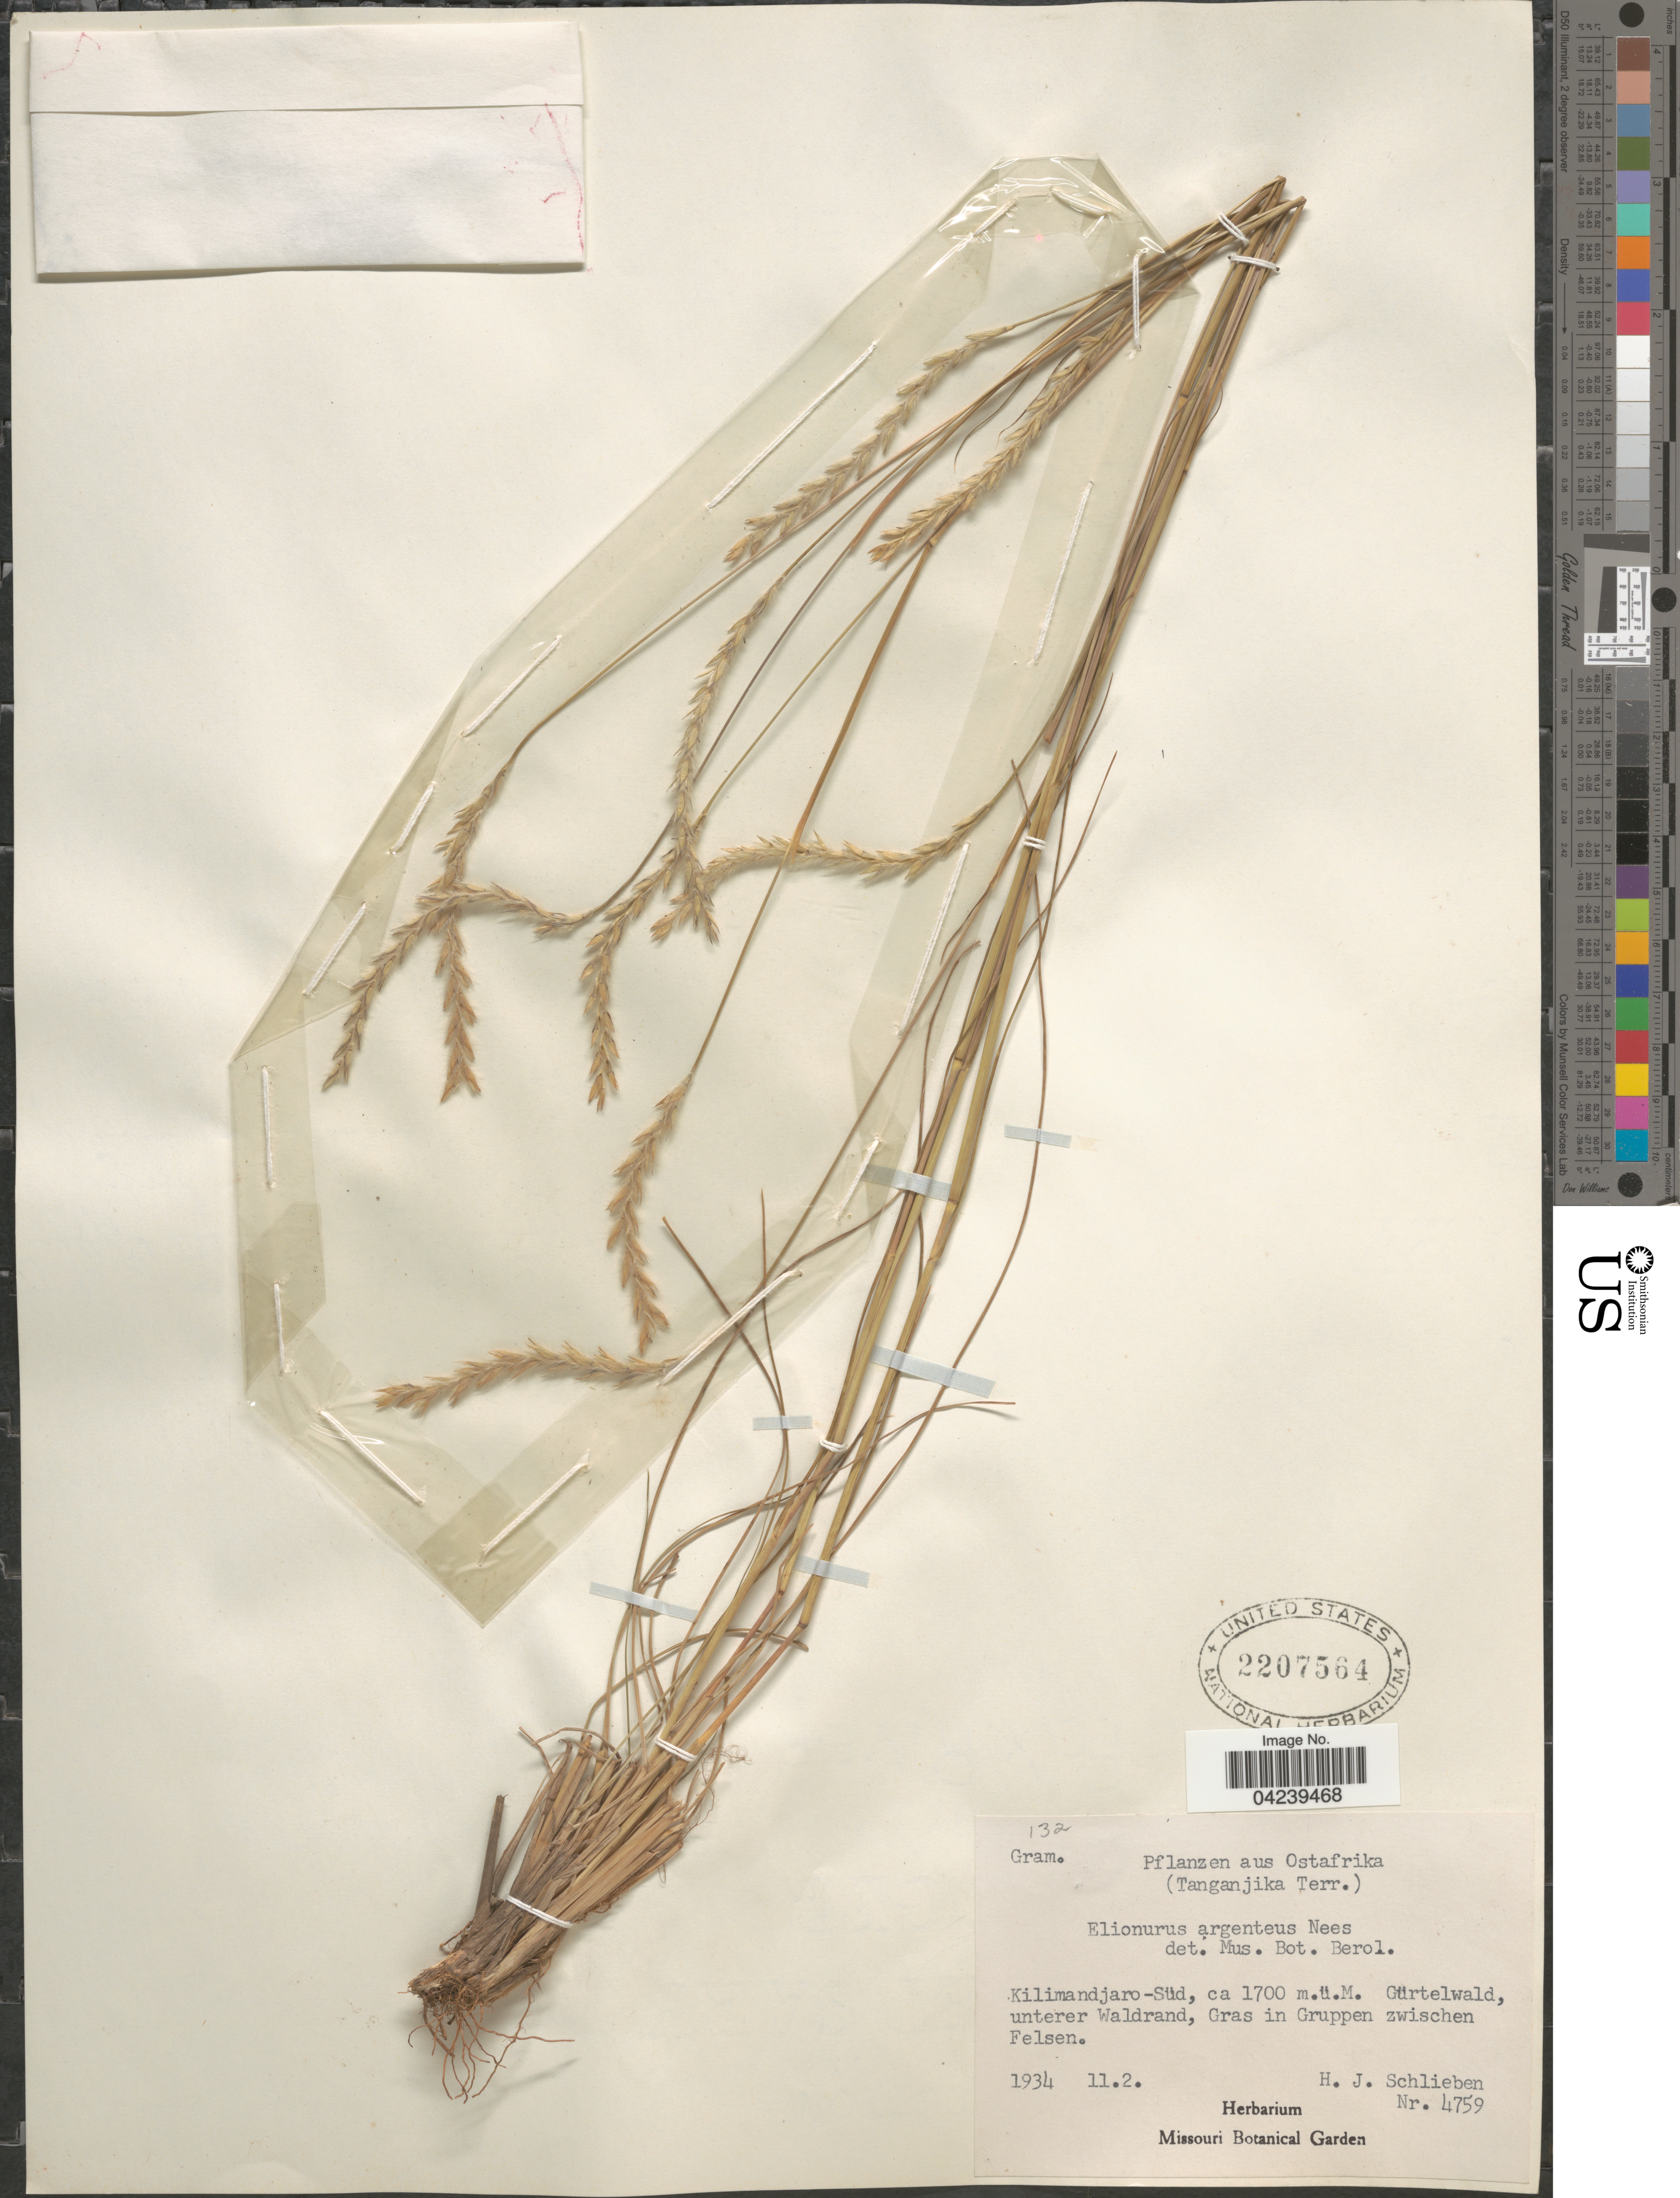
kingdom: Plantae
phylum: Tracheophyta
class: Liliopsida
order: Poales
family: Poaceae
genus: Elionurus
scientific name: Elionurus muticus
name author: (Spreng.) Kuntze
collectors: H. J. Schlieben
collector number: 4759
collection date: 1934-02-11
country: Tanzania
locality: Aus Ostafrika. (Tanganjika Terr.). Kilimandjaro-Süd. Gürtelwald, unterer Waldrand, Gras in Gruppen zwischen Felsen.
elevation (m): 1700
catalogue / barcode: US 2207564